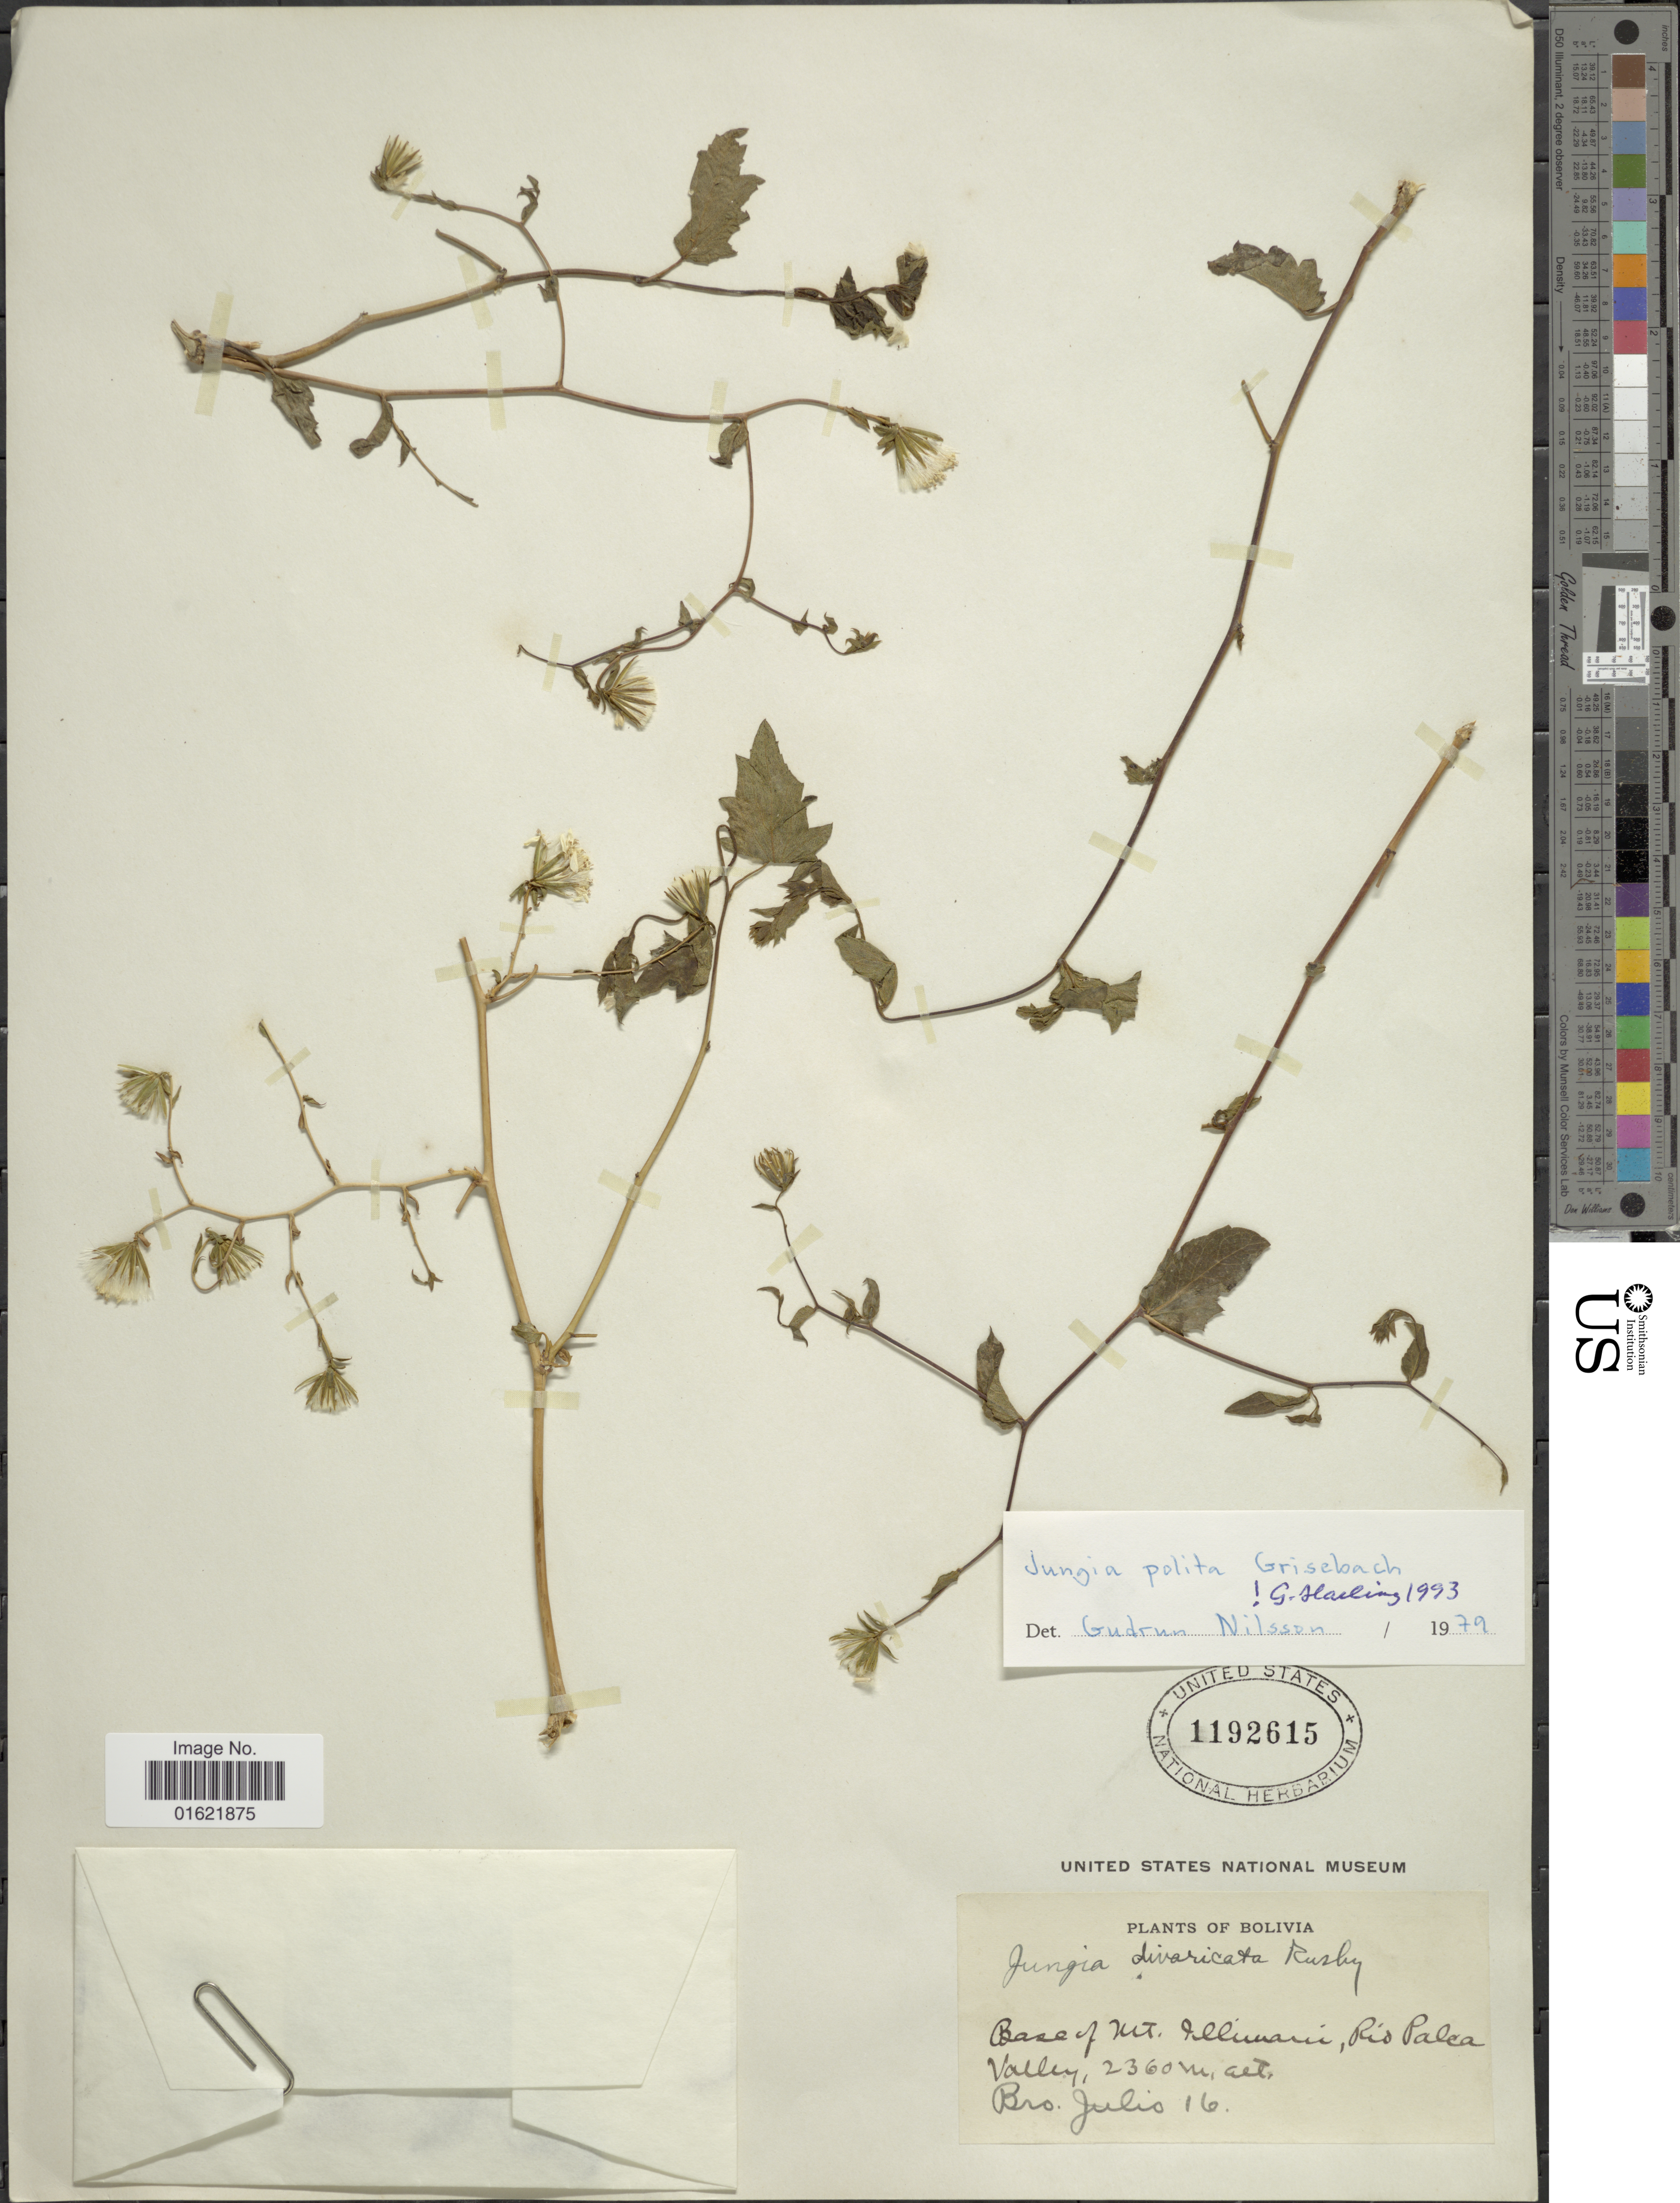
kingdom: Plantae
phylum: Tracheophyta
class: Magnoliopsida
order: Asterales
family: Asteraceae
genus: Jungia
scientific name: Jungia polita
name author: Griseb.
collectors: Bro. Julio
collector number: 16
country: Bolivia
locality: Base of Mt. Illunari, Rio Palca Valley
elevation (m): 2360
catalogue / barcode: US 1192615